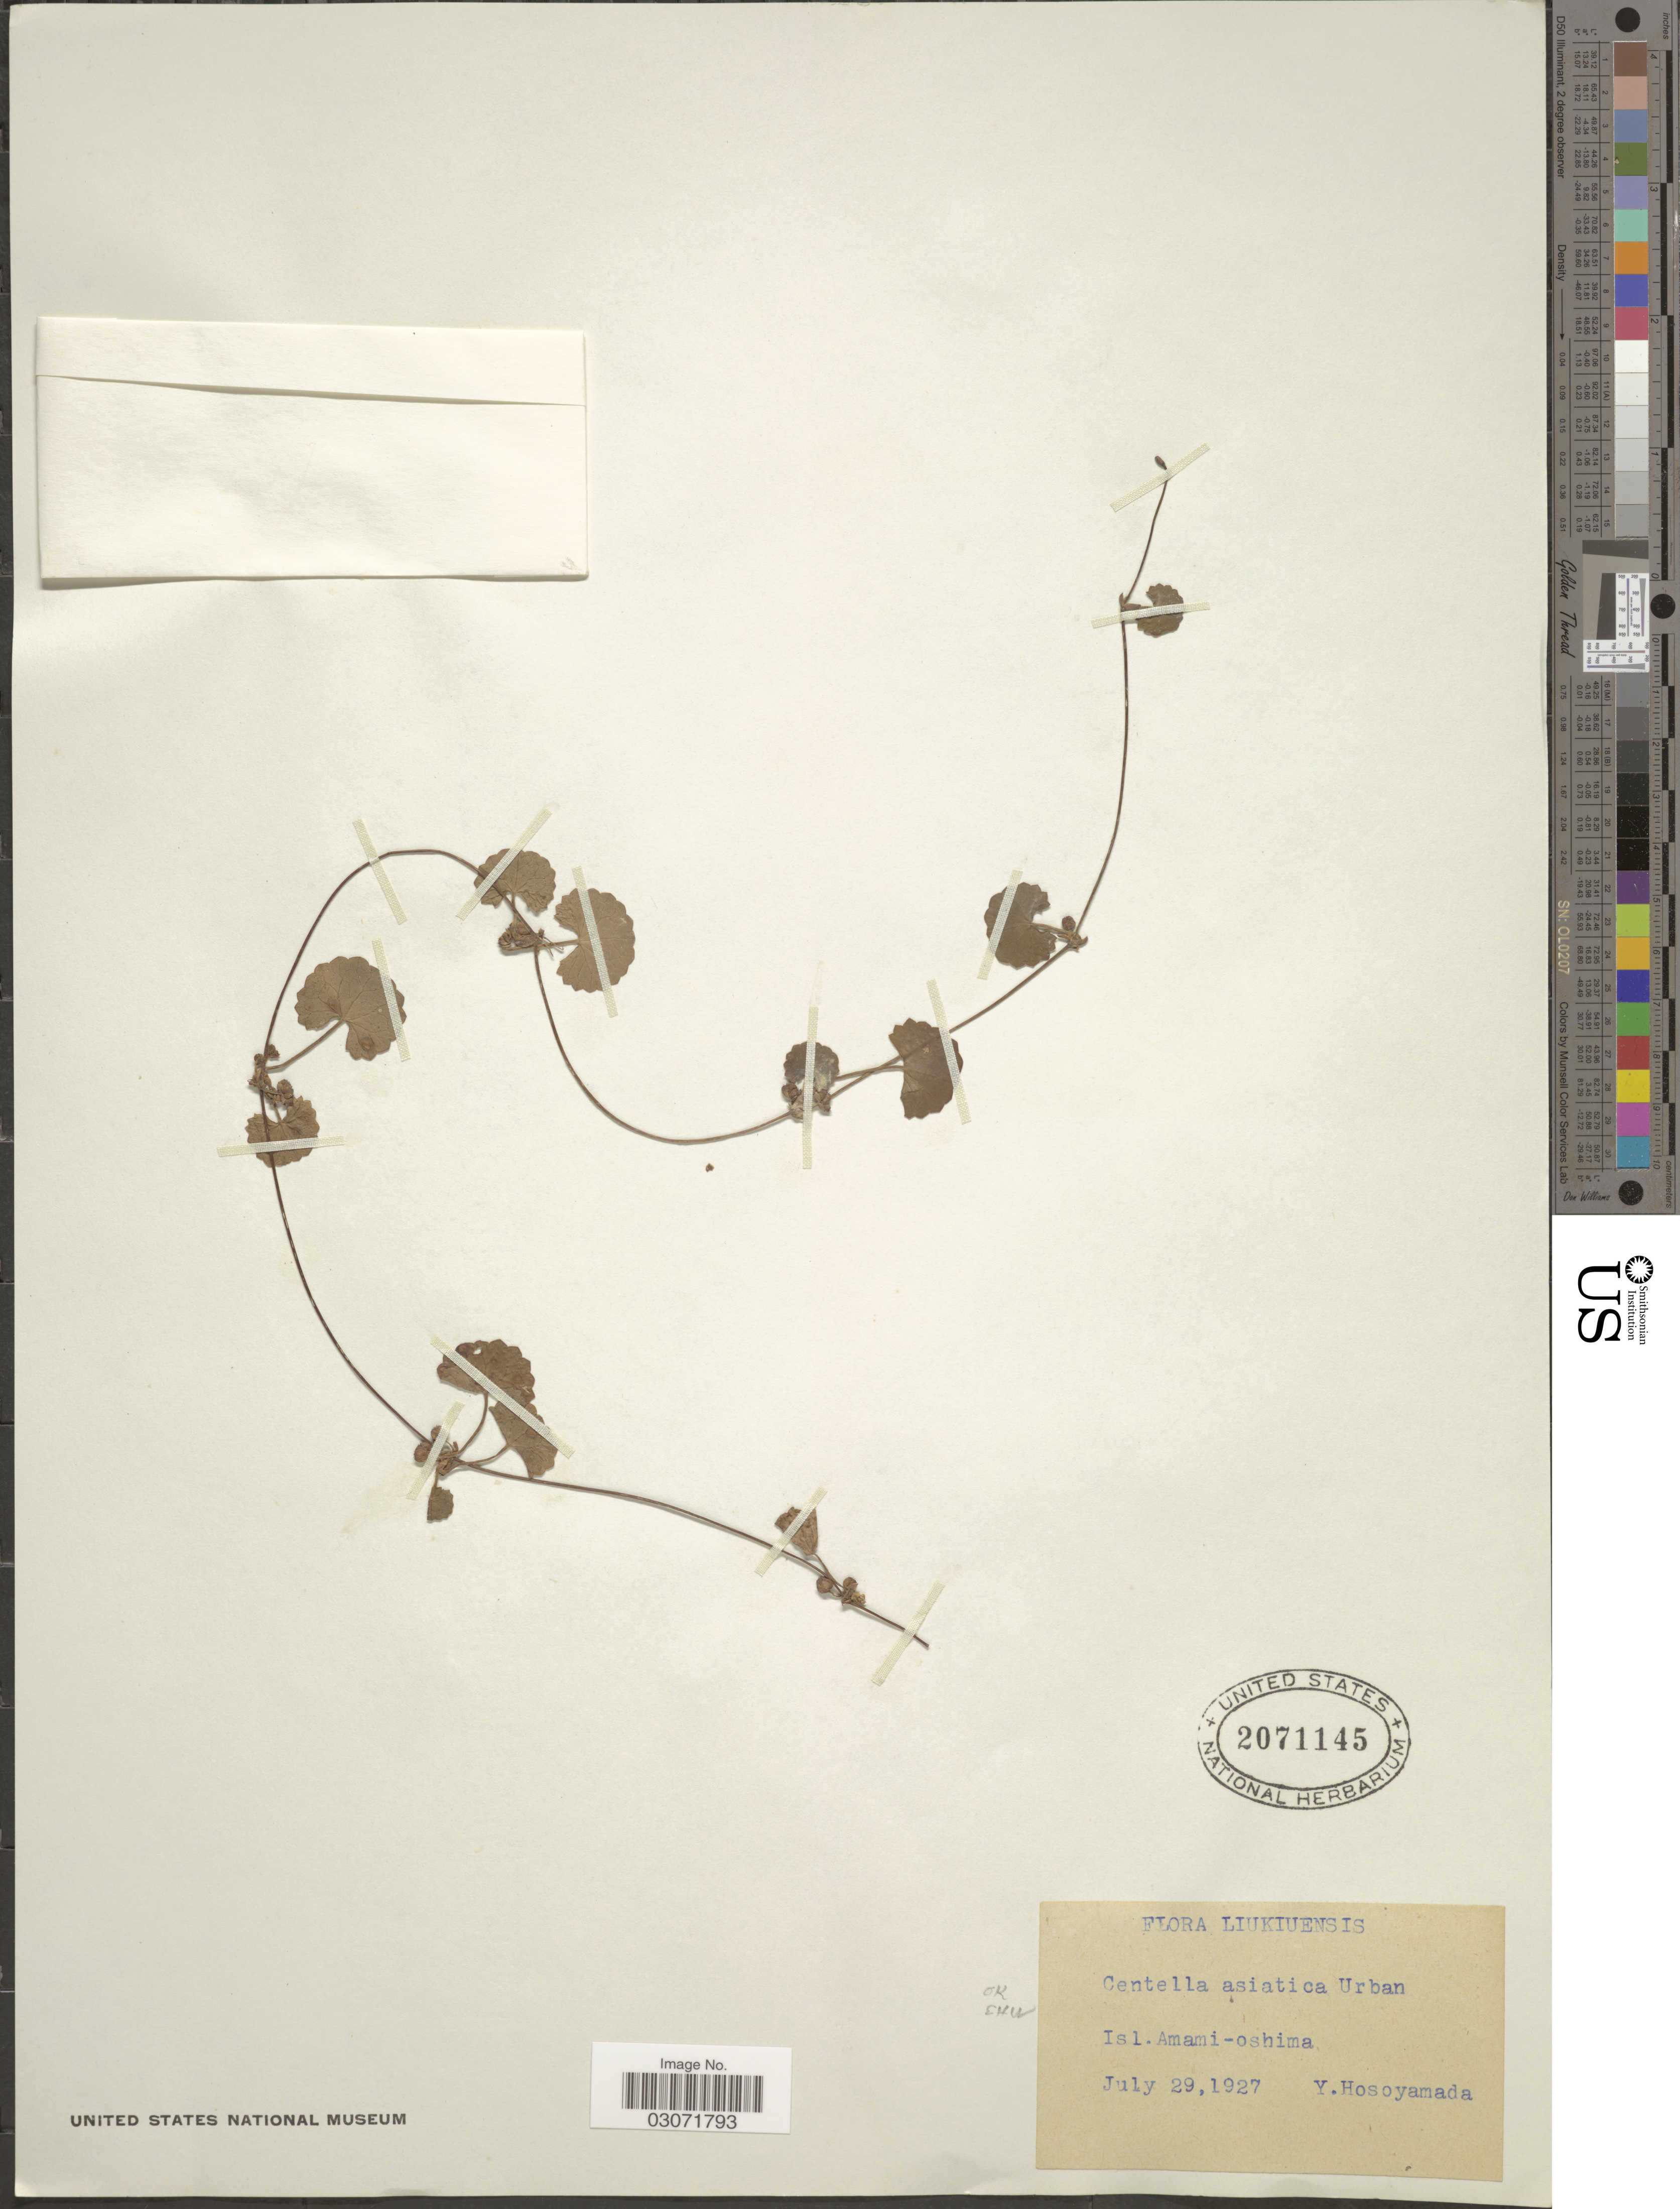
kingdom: Plantae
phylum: Tracheophyta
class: Magnoliopsida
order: Apiales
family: Apiaceae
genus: Centella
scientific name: Centella asiatica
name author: (L.) Urb.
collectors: Y. Hosoyamada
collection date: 1927-07-29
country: Japan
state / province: Okinawa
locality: Liukiuensis. Isl. Amami-oshima.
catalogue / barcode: US 2071145